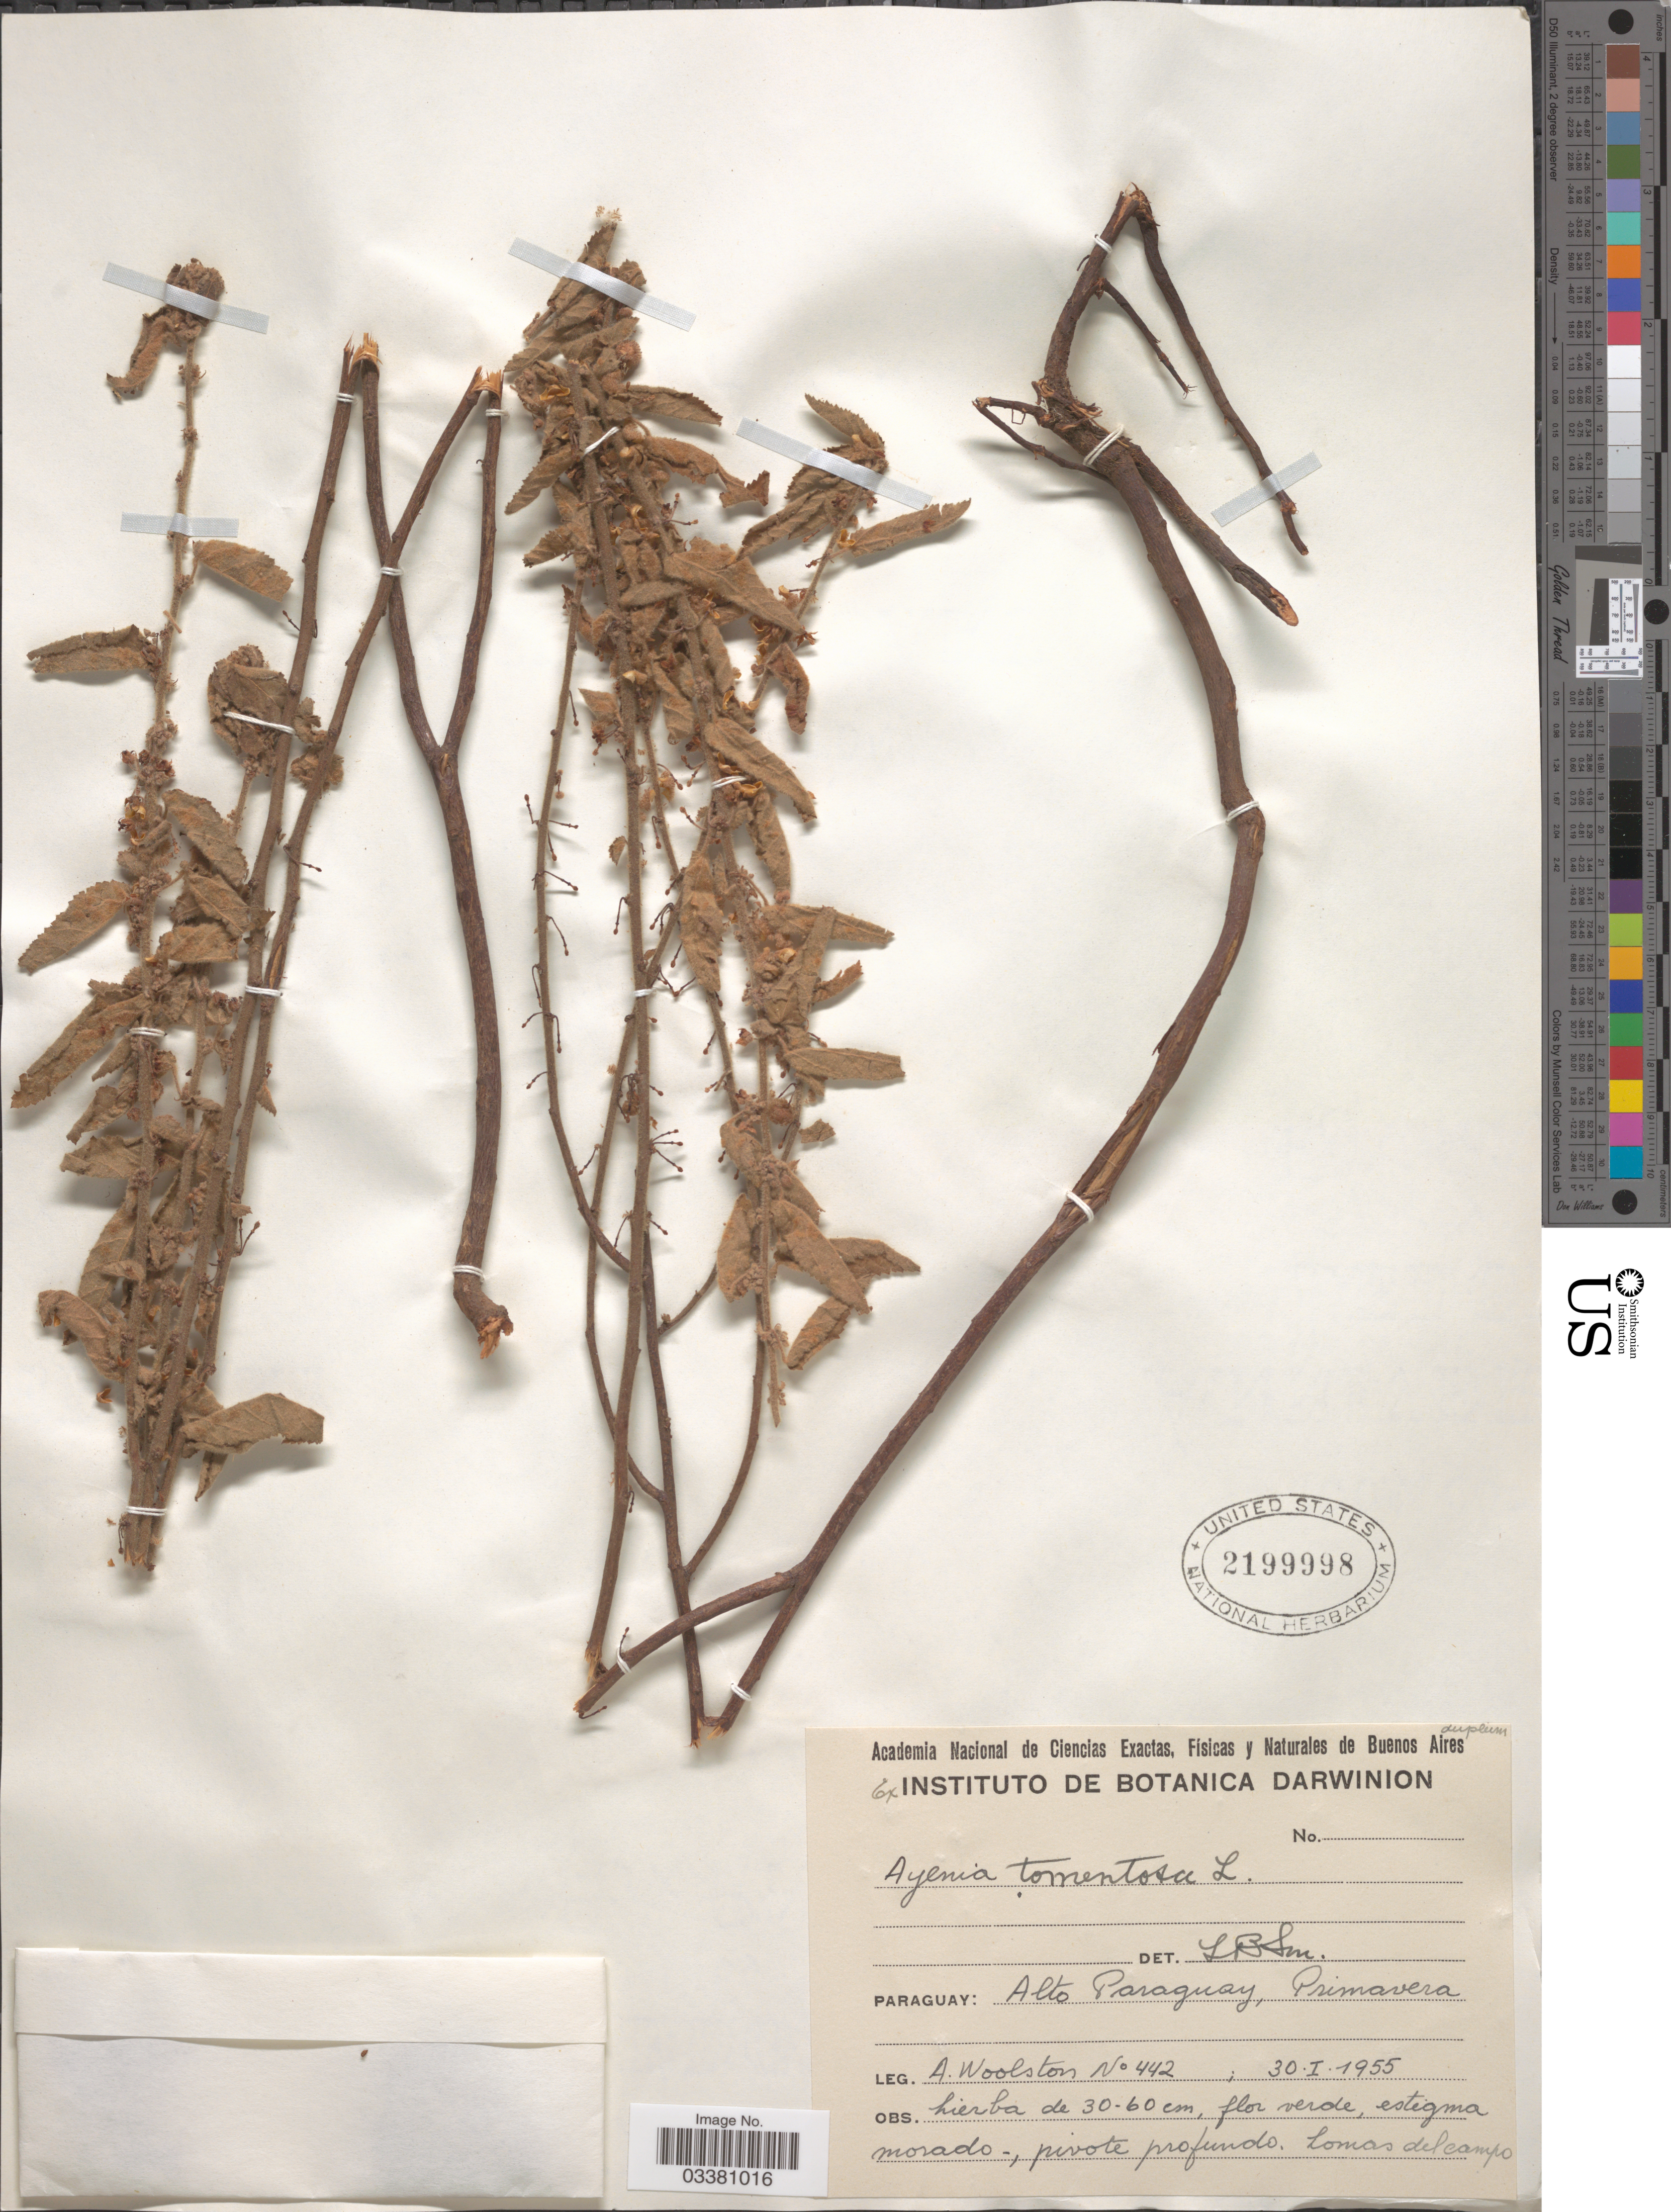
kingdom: Plantae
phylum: Tracheophyta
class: Magnoliopsida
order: Malvales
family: Malvaceae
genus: Ayenia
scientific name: Ayenia tomentosa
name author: L.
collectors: A. Woolston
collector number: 442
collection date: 1955-01-30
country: Paraguay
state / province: Alto Paraguay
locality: Primavera.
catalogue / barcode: US 2199998